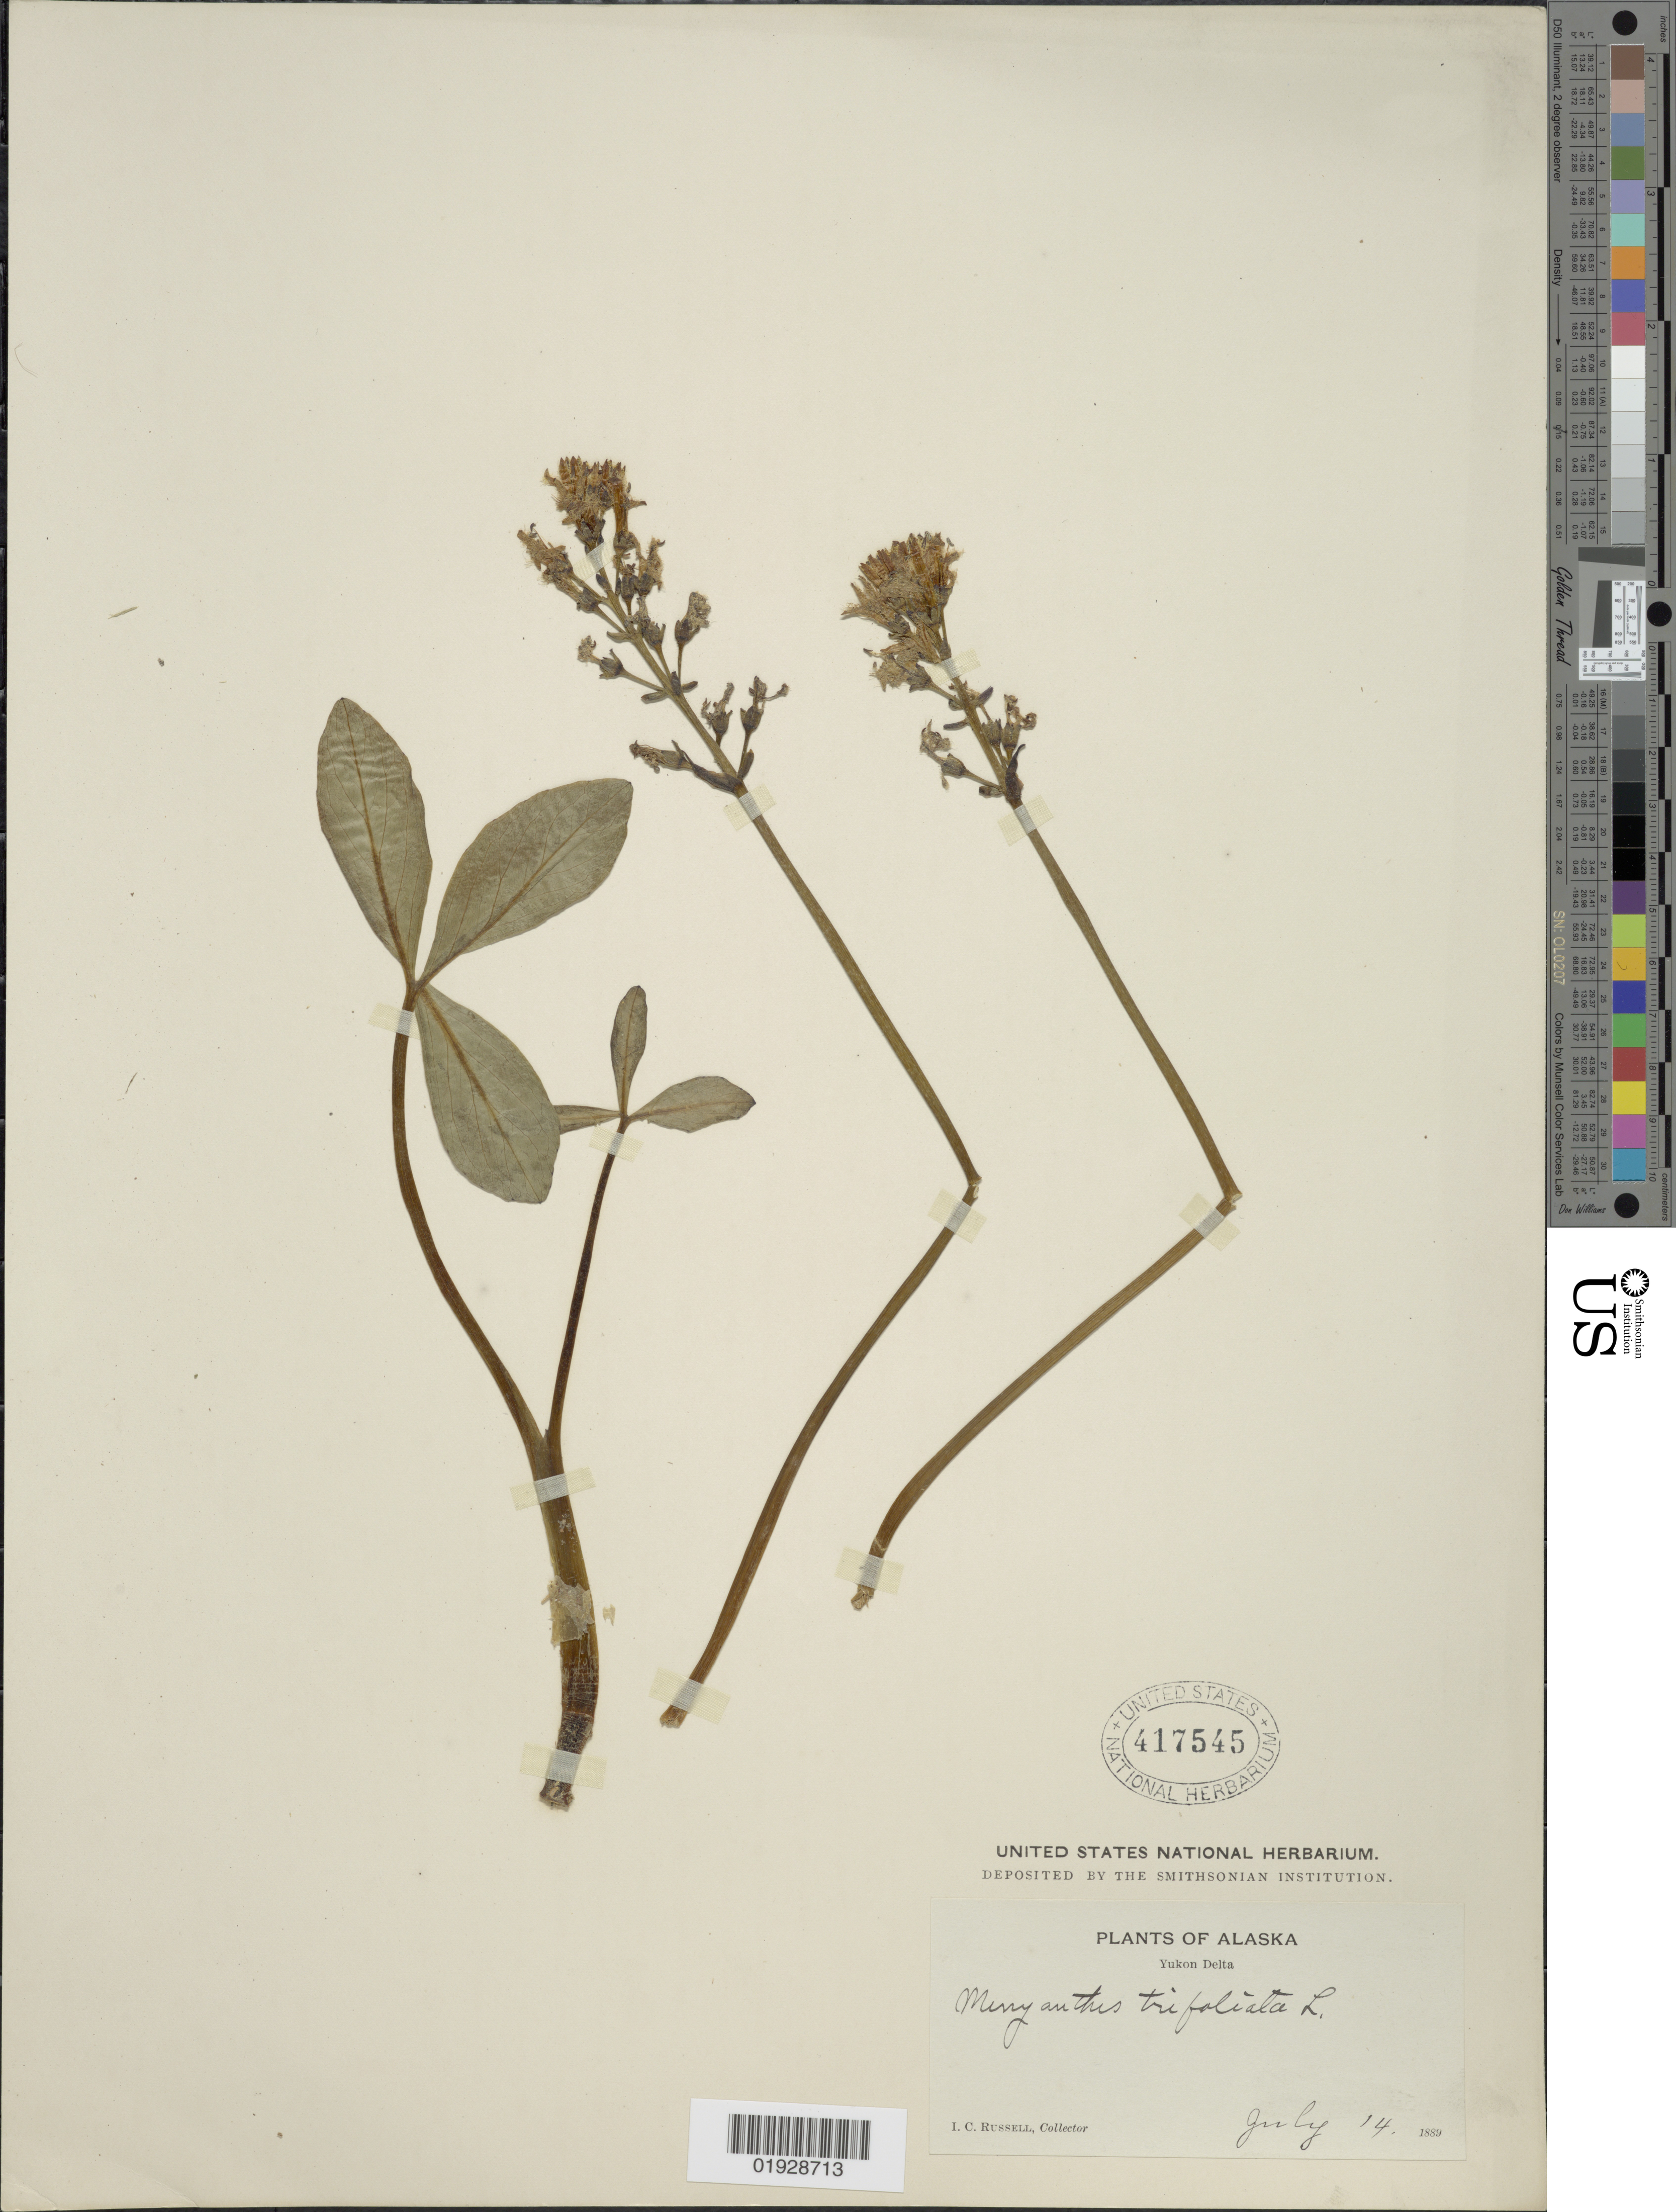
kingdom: Plantae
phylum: Tracheophyta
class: Magnoliopsida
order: Asterales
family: Menyanthaceae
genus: Menyanthes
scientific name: Menyanthes trifoliata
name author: L.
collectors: I. C. Russell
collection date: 1889-07-14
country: United States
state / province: Alaska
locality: Yukon Delta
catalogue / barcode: US 417545